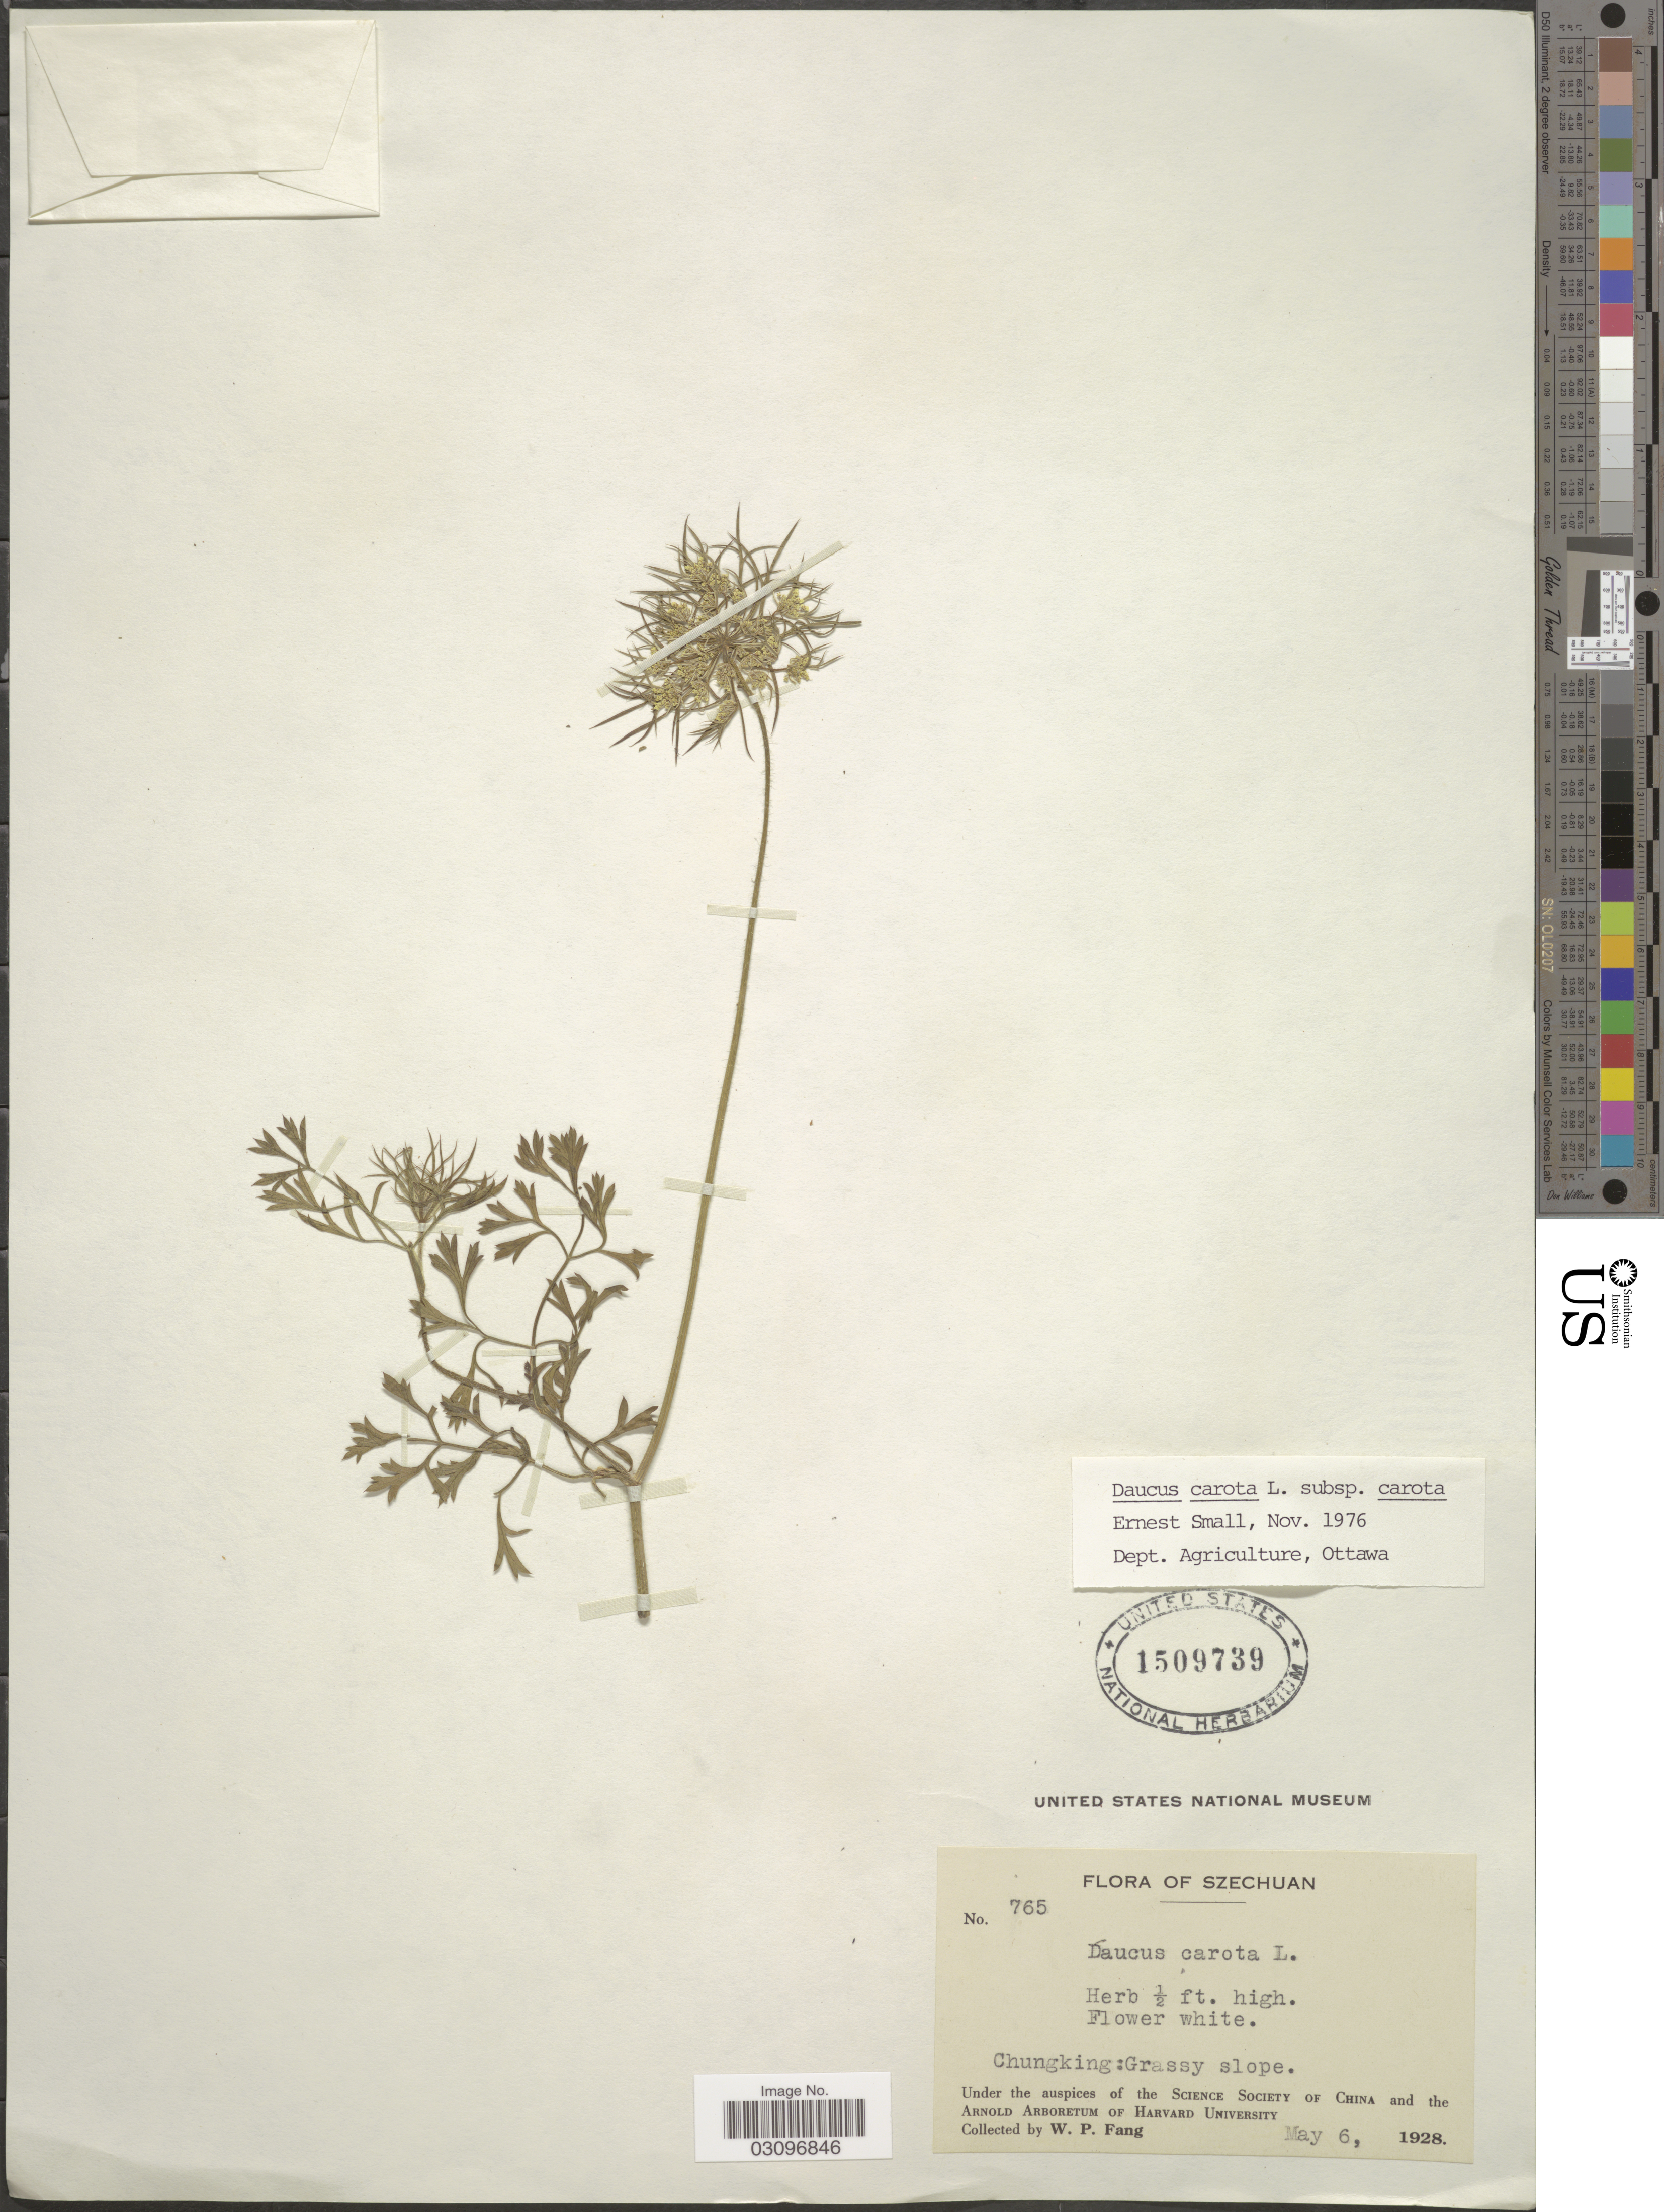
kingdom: Plantae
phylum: Tracheophyta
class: Magnoliopsida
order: Apiales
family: Apiaceae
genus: Daucus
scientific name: Daucus carota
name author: L.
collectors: W. P. Fang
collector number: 765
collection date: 1928-05-06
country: China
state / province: Sichuan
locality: Szechuan. Chungking: Grassy slope.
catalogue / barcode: US 1509739